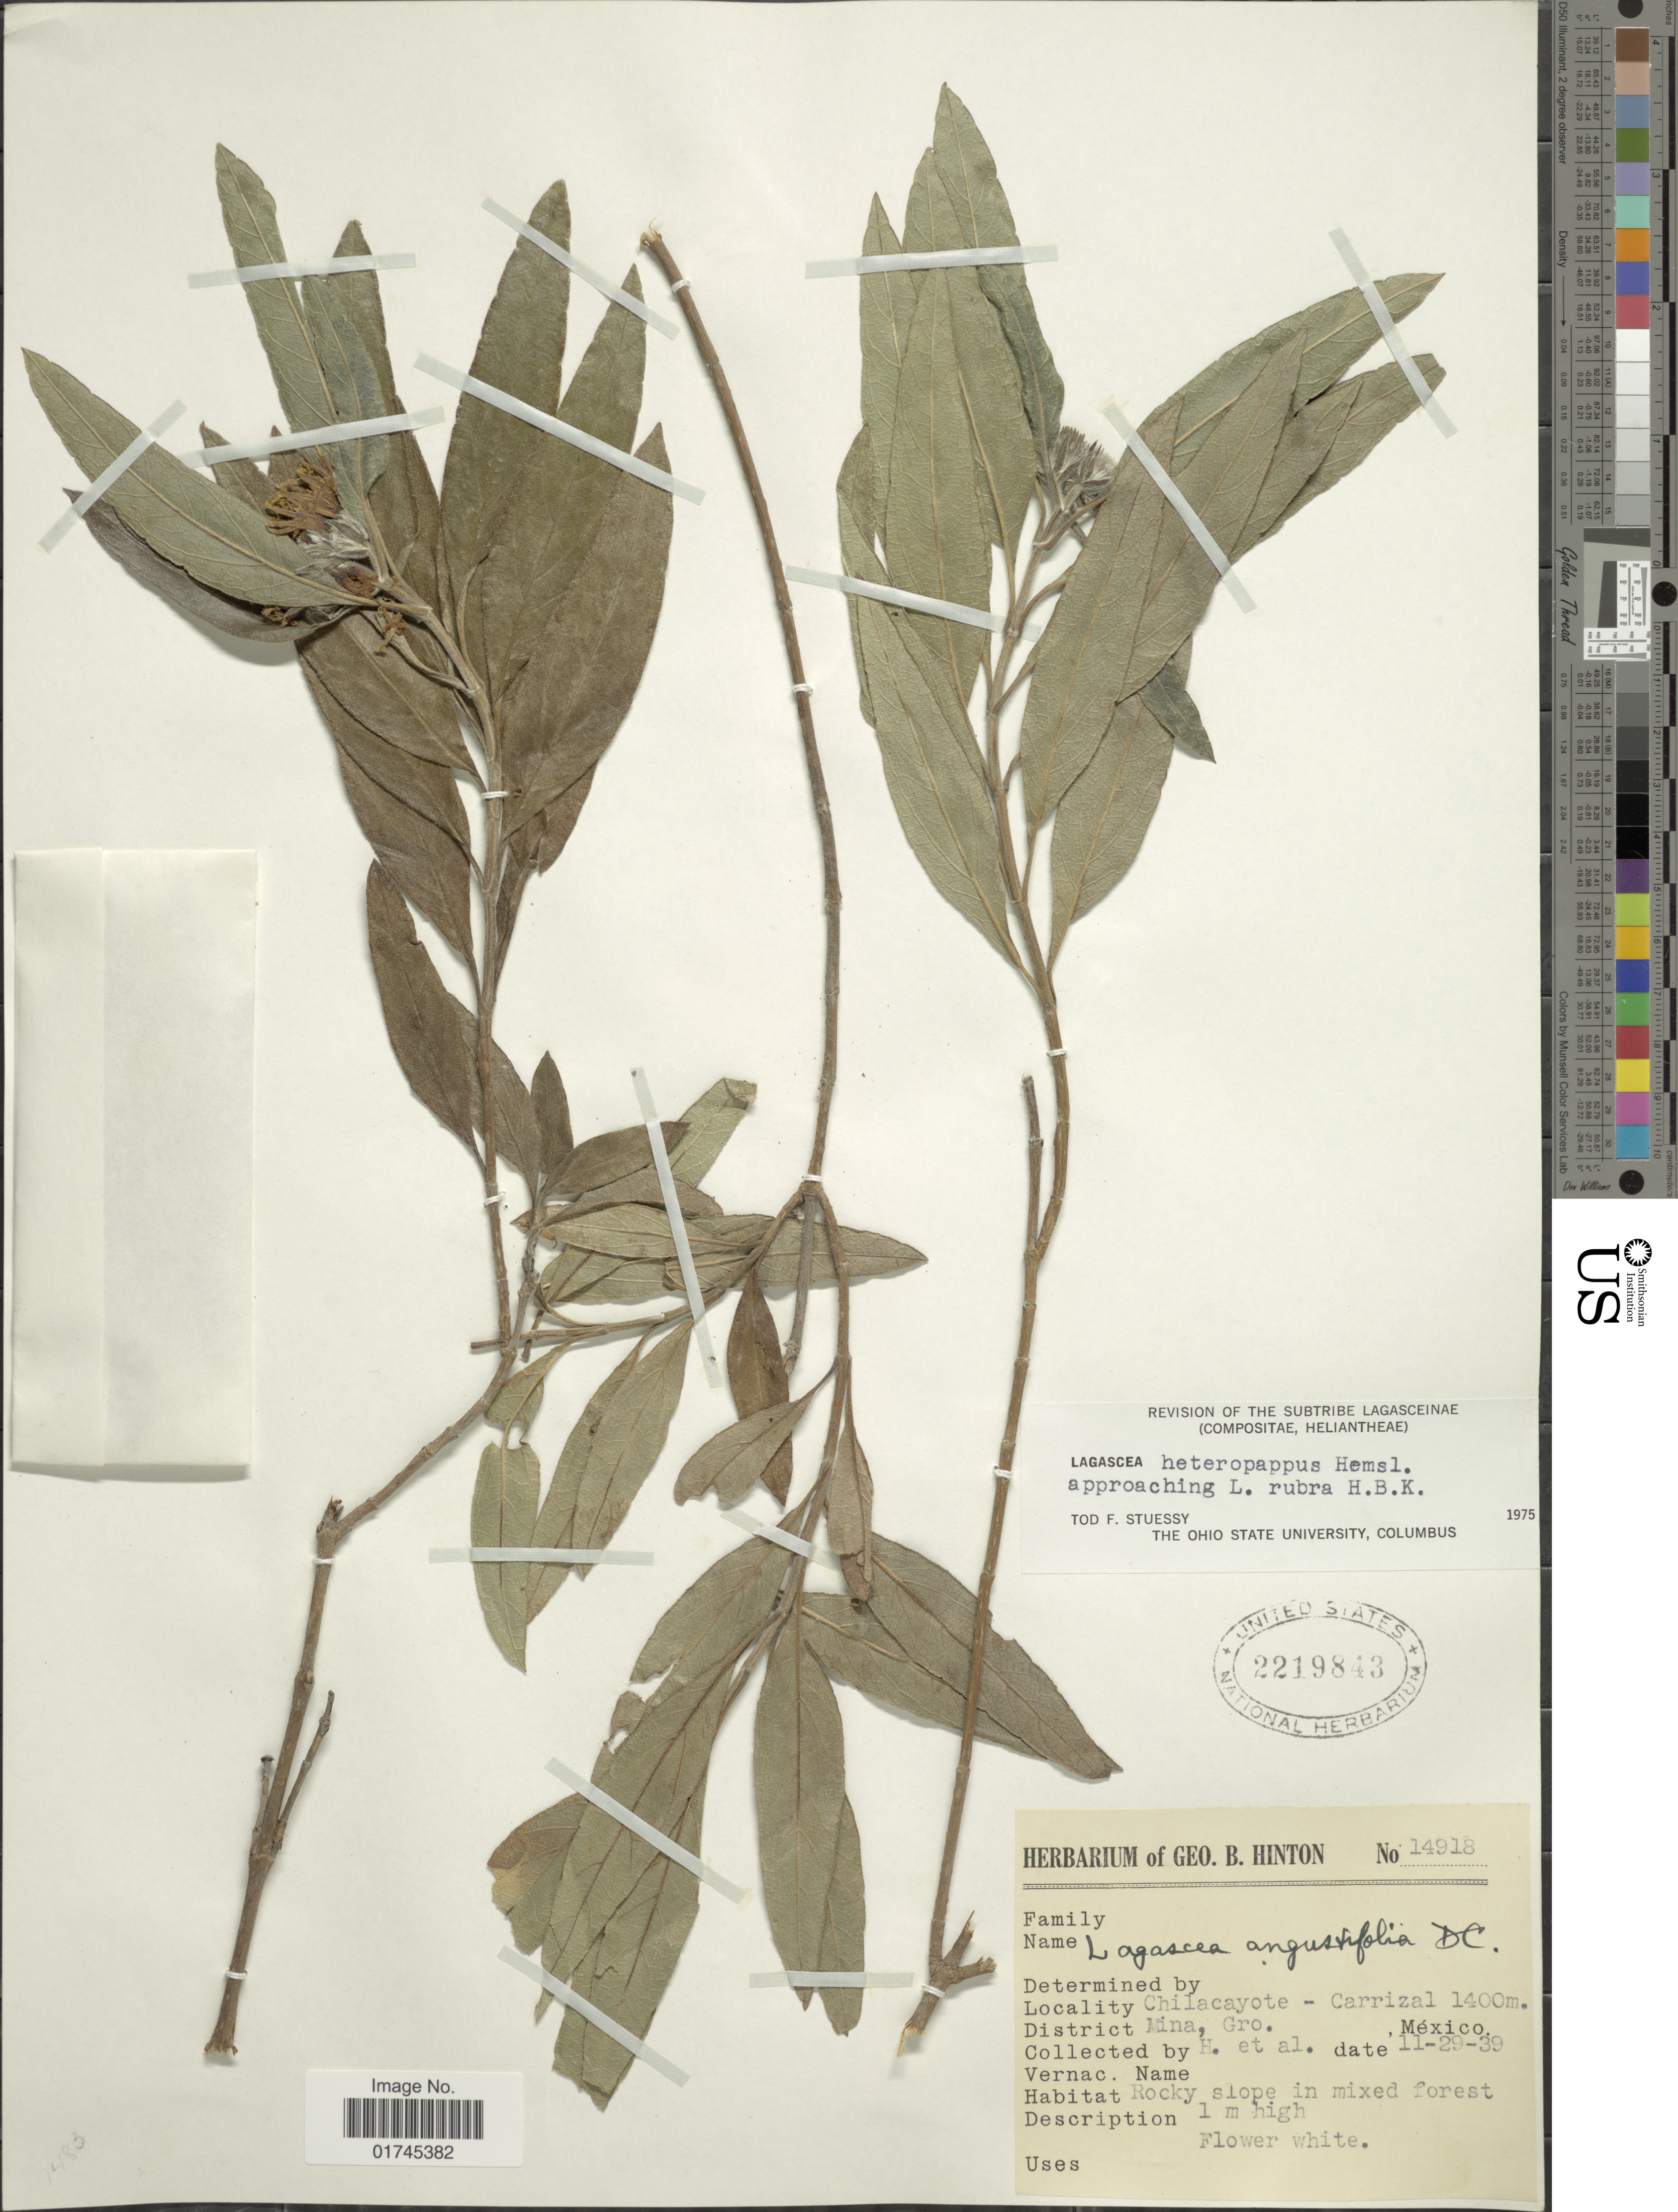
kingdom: Plantae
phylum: Tracheophyta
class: Magnoliopsida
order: Asterales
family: Asteraceae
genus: Lagascea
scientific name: Lagascea heteropappus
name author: Hemsl.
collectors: G. B. Hinton & et al.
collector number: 14918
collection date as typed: Transcribed d/m/y: 29/11/39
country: Mexico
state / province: Guerrero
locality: Chilacayote-Carrizal, District Mina.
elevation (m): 1400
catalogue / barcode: US 2219843